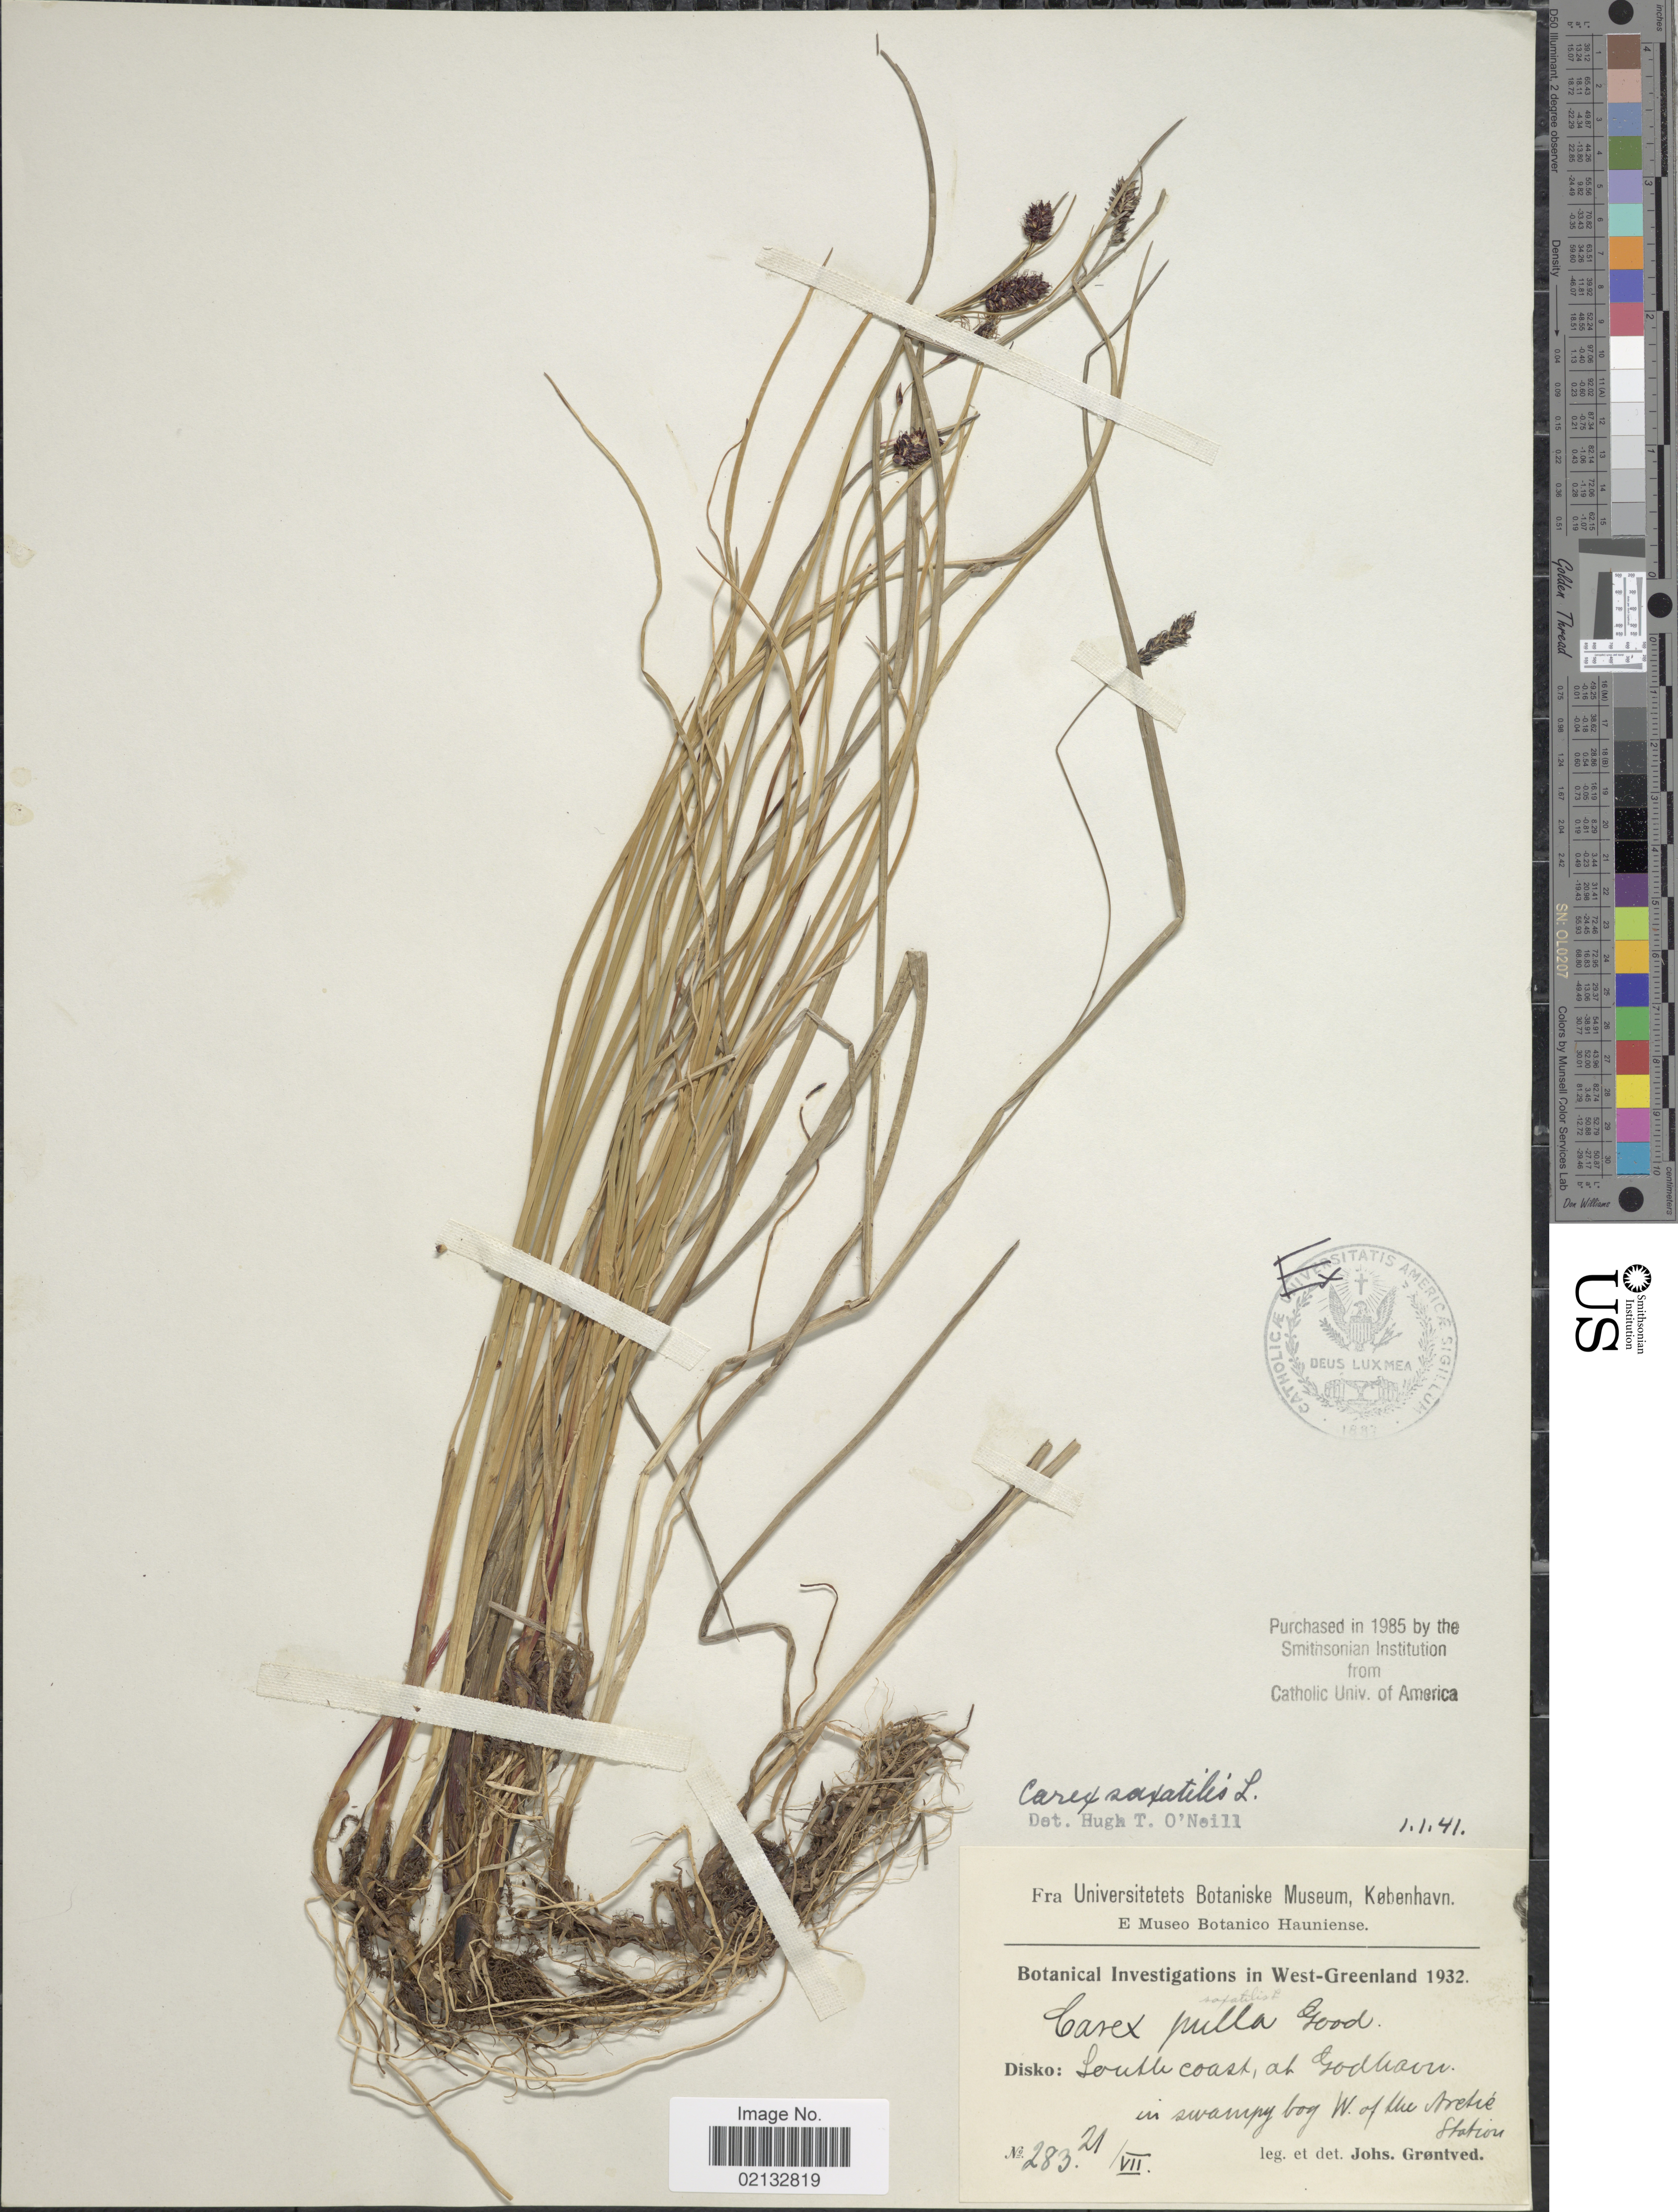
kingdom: Plantae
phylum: Tracheophyta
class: Liliopsida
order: Poales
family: Cyperaceae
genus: Carex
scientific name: Carex saxatilis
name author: L.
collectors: J. Grøntved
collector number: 283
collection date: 1932-07-21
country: Greenland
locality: West-Greenland. Disko: South coast, at Godhavn. in swampy bog W. of the Arctic Station